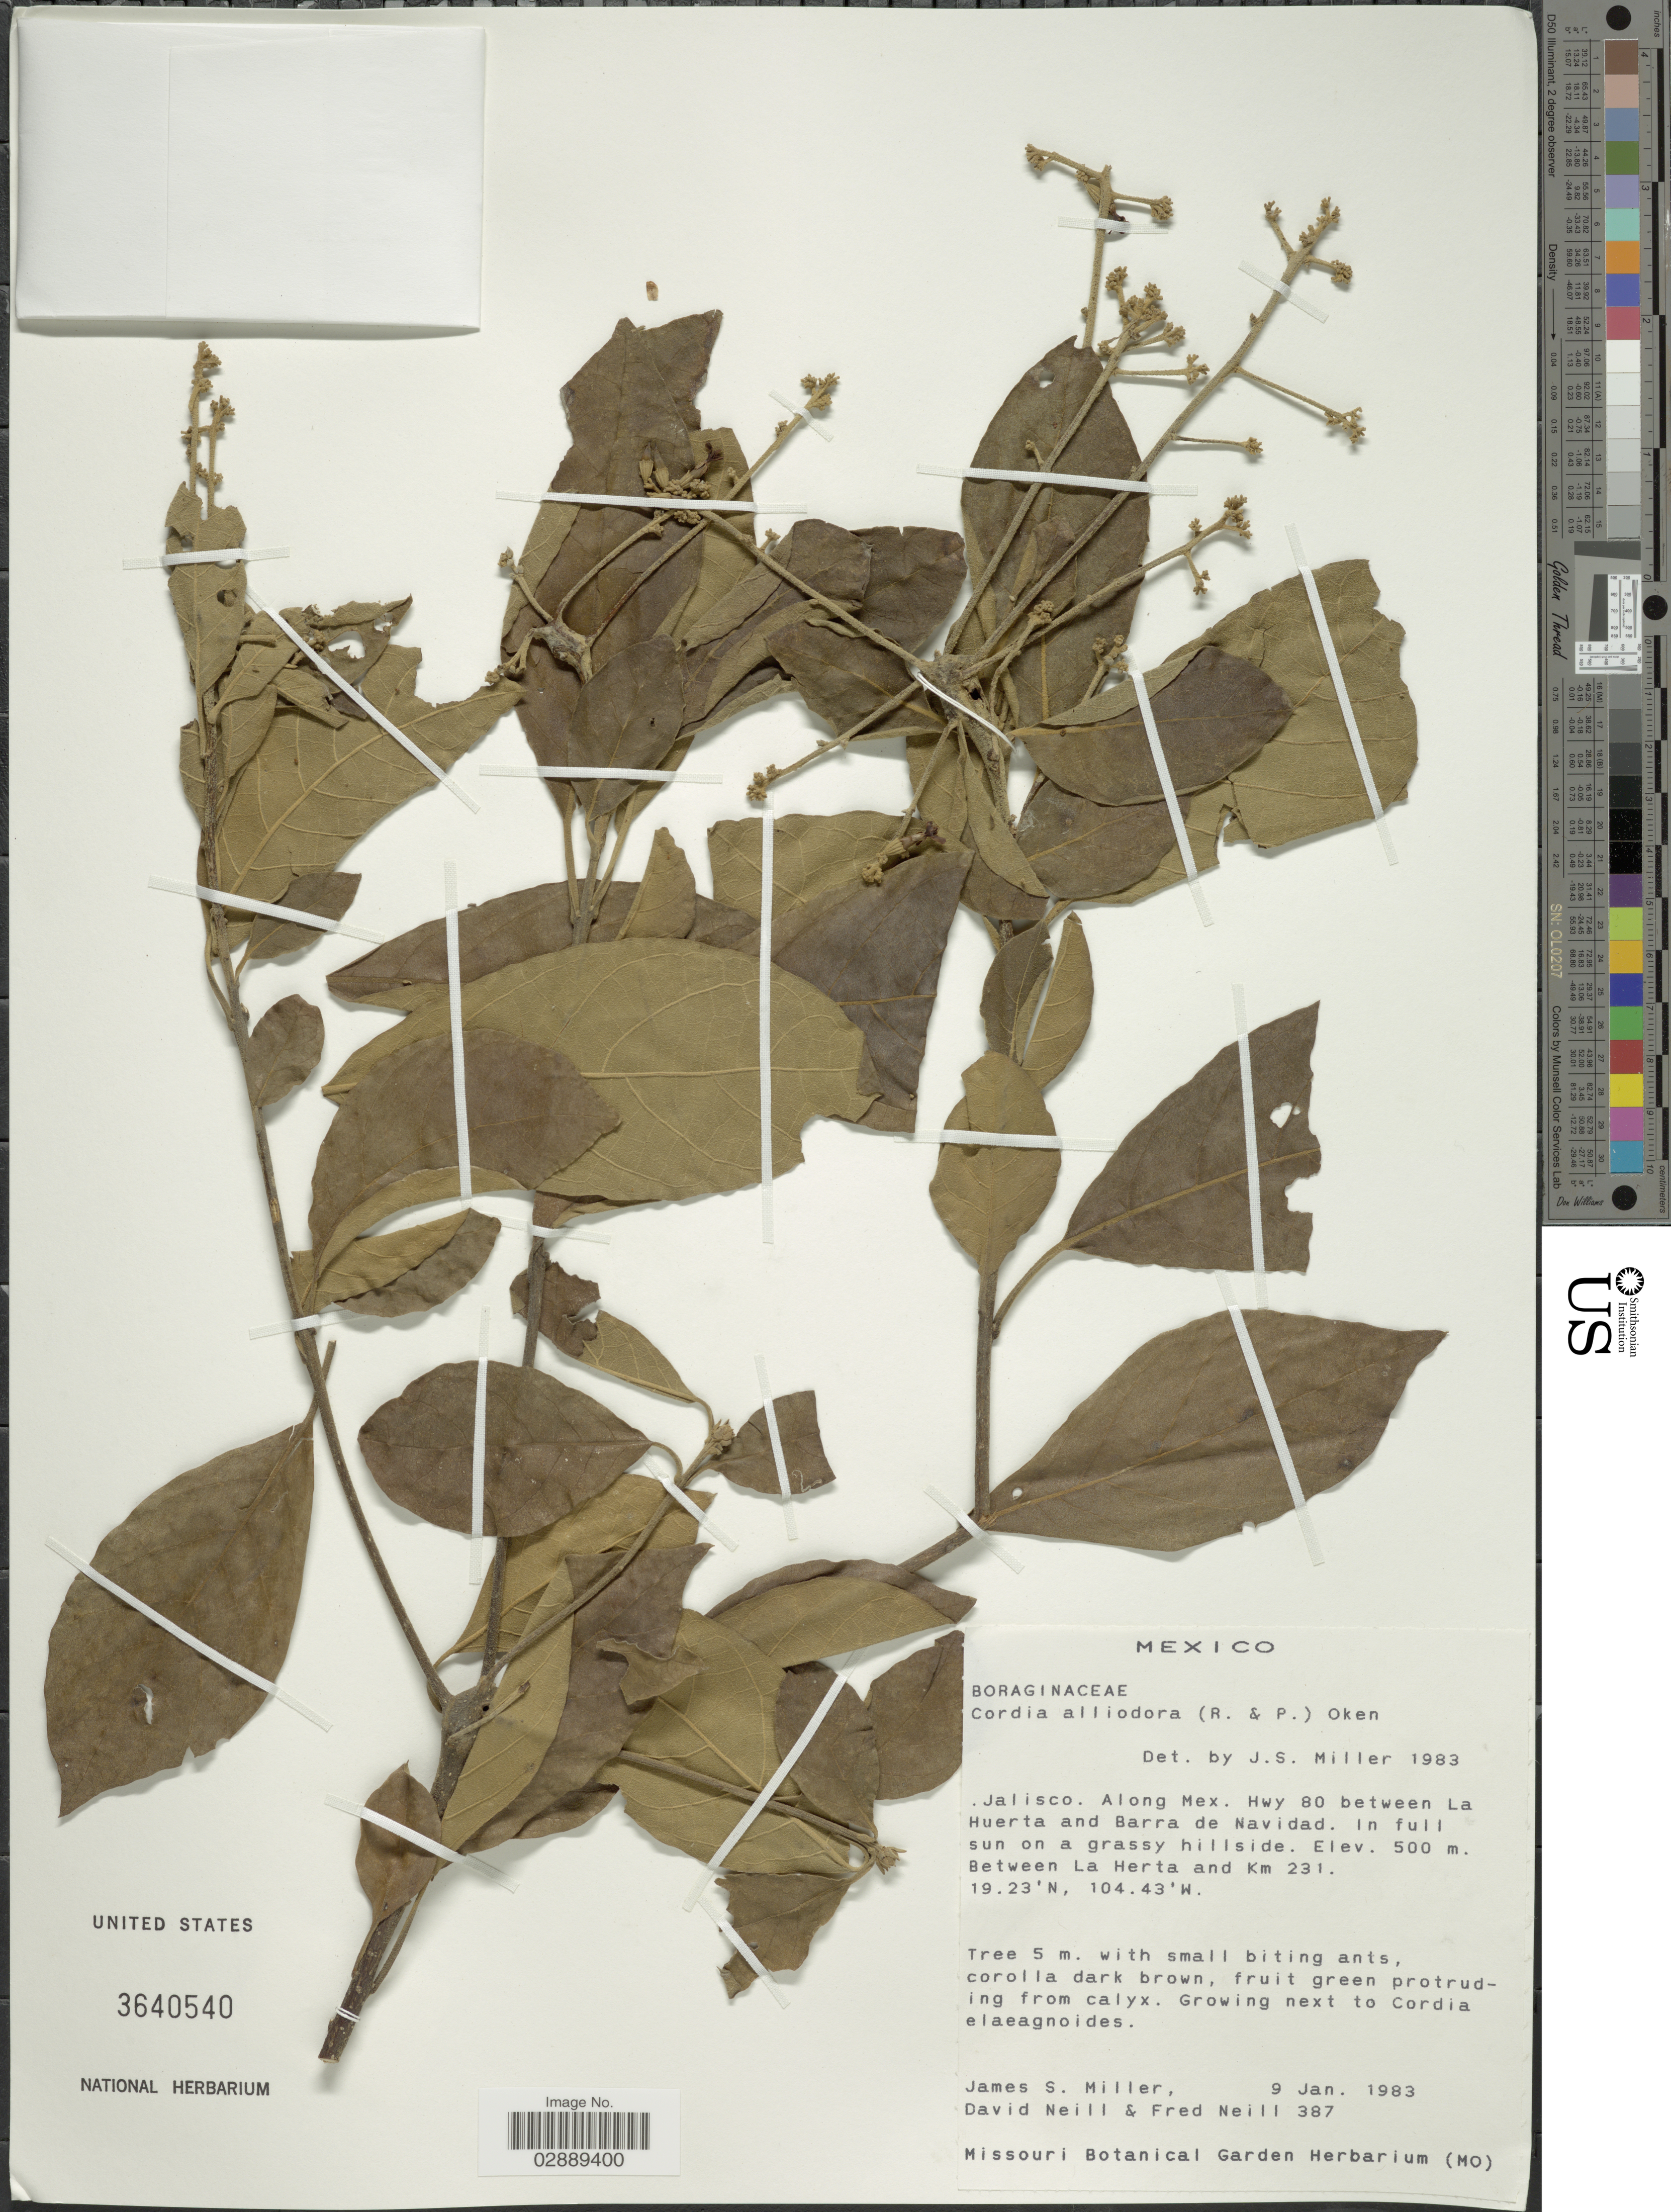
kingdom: Plantae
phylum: Tracheophyta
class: Magnoliopsida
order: Boraginales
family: Cordiaceae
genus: Cordia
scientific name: Cordia alliodora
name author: (Ruiz & Pav.) Oken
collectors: J. S. Miller, D. A. Neill & F. Neill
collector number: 387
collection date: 1983-01-09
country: Mexico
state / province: Jalisco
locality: Along Mex. Hwy 80 between La Huerta and Barra de Navidad. Between La Herta and Km 231.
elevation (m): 500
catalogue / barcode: US 3640540